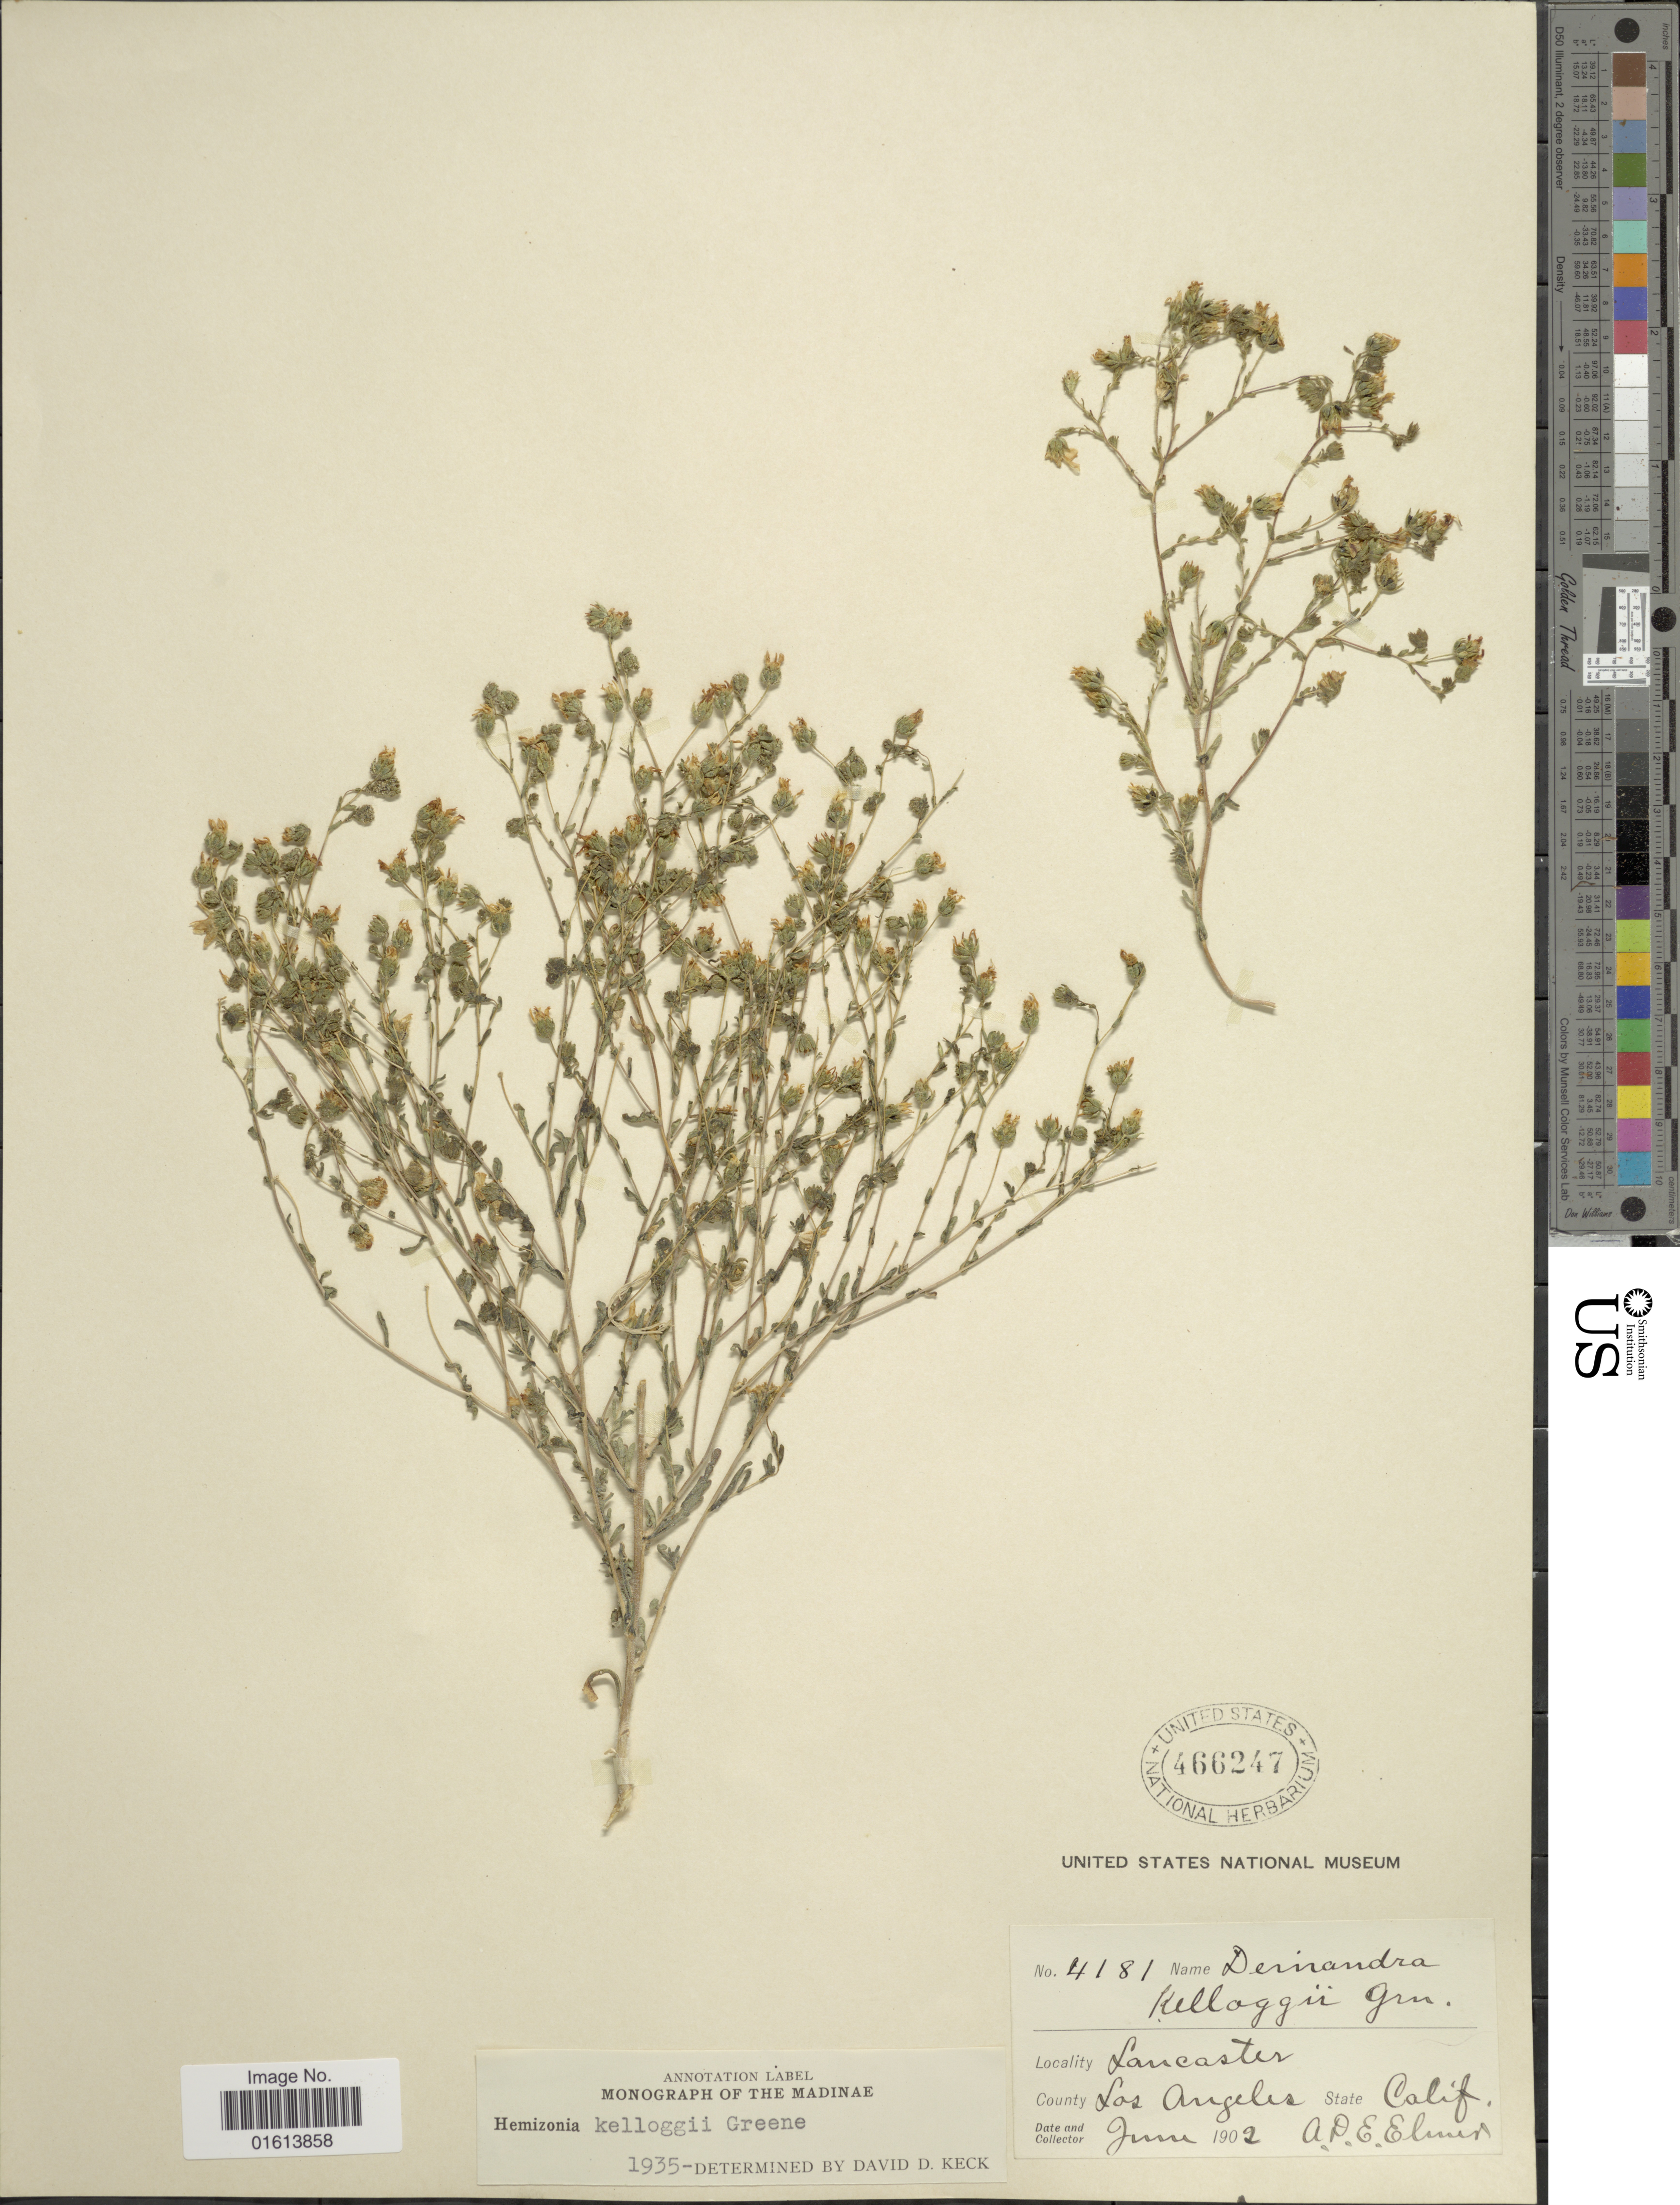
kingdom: Plantae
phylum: Tracheophyta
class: Magnoliopsida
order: Asterales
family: Asteraceae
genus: Deinandra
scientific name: Deinandra kelloggii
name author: (Greene) Greene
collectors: A. D. E. Elmer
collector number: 4181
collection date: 1902-06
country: United States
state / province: California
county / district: Los Angeles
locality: County Los Angeles. Lancaster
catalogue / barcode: US 466247